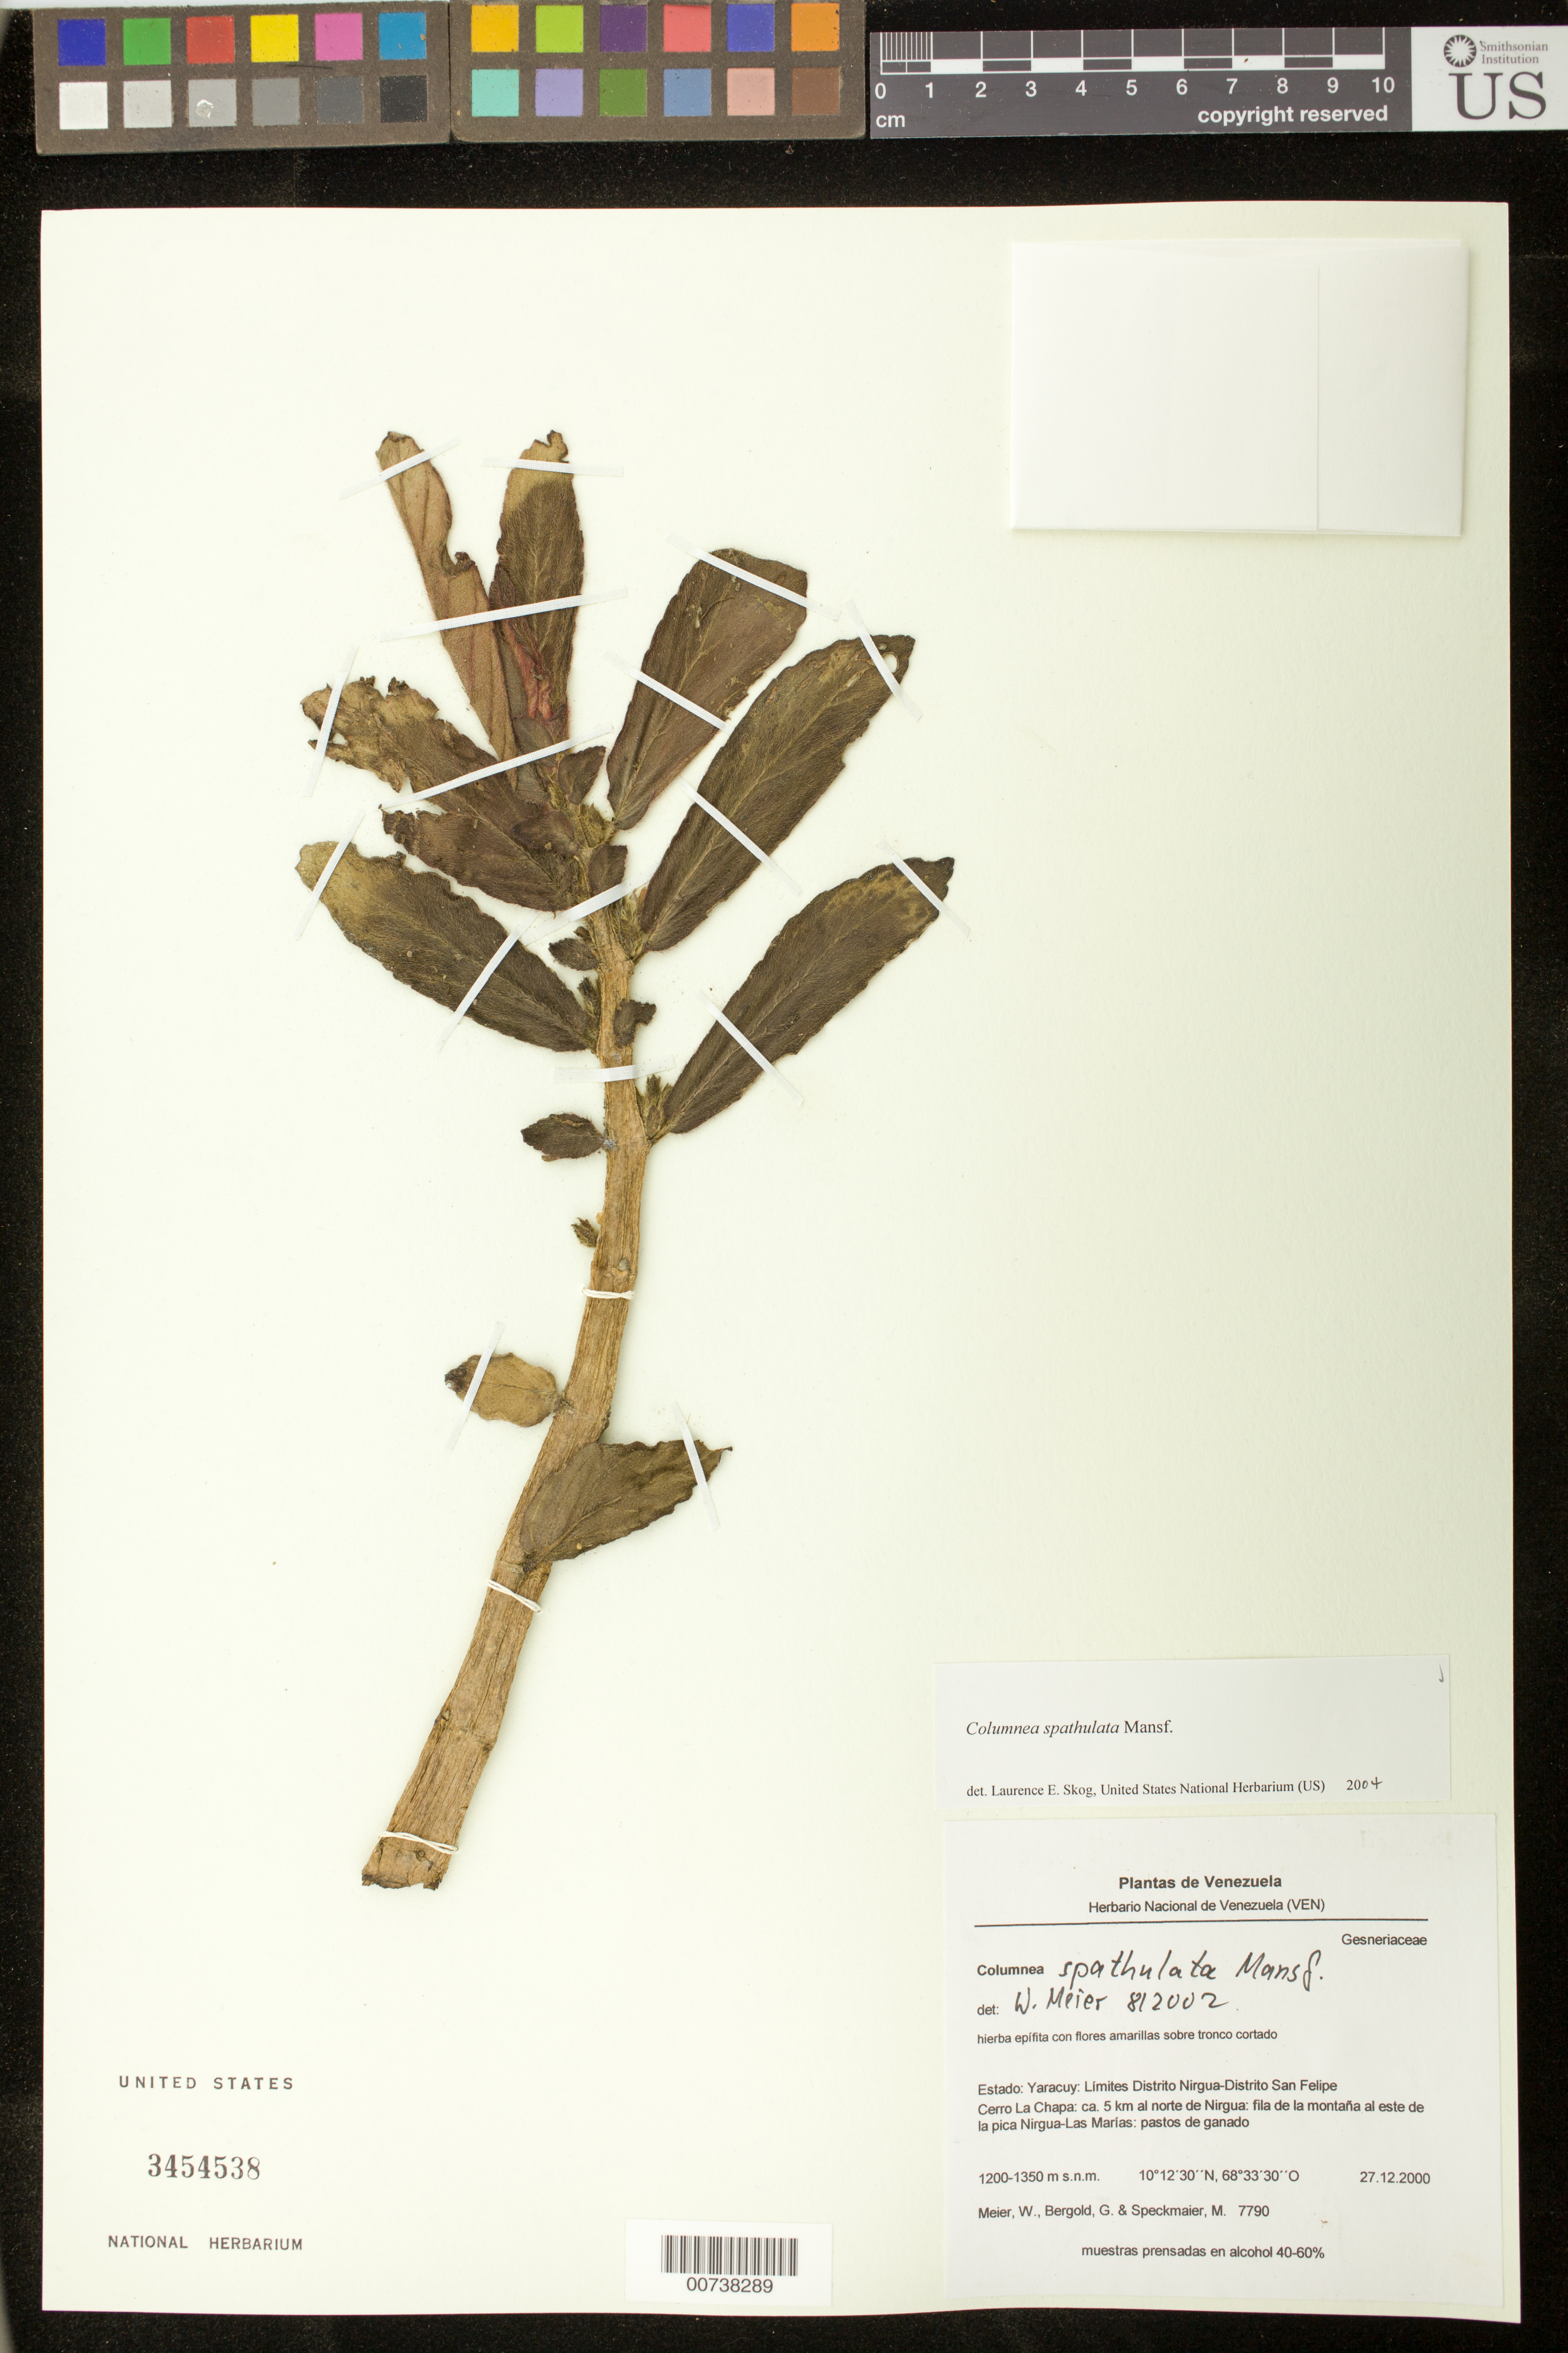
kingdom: Plantae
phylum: Tracheophyta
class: Magnoliopsida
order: Lamiales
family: Gesneriaceae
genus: Columnea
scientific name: Columnea spathulata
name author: Mansf.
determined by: Skog, Laurence E.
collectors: W. Meier, G. Bergold & M. Speckmaier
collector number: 7790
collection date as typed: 27 Dec 2000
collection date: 2000-12-27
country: Venezuela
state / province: Yaracuy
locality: Limites Distrito Nirgua-Distrito San Feipe. Cerro La Chapa: ca. 5 km al norte de Nirgua, fila de la montaña al este de la pica Nirgua-Las Marías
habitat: Pastos de ganado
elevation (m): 1200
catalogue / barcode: US 3454538